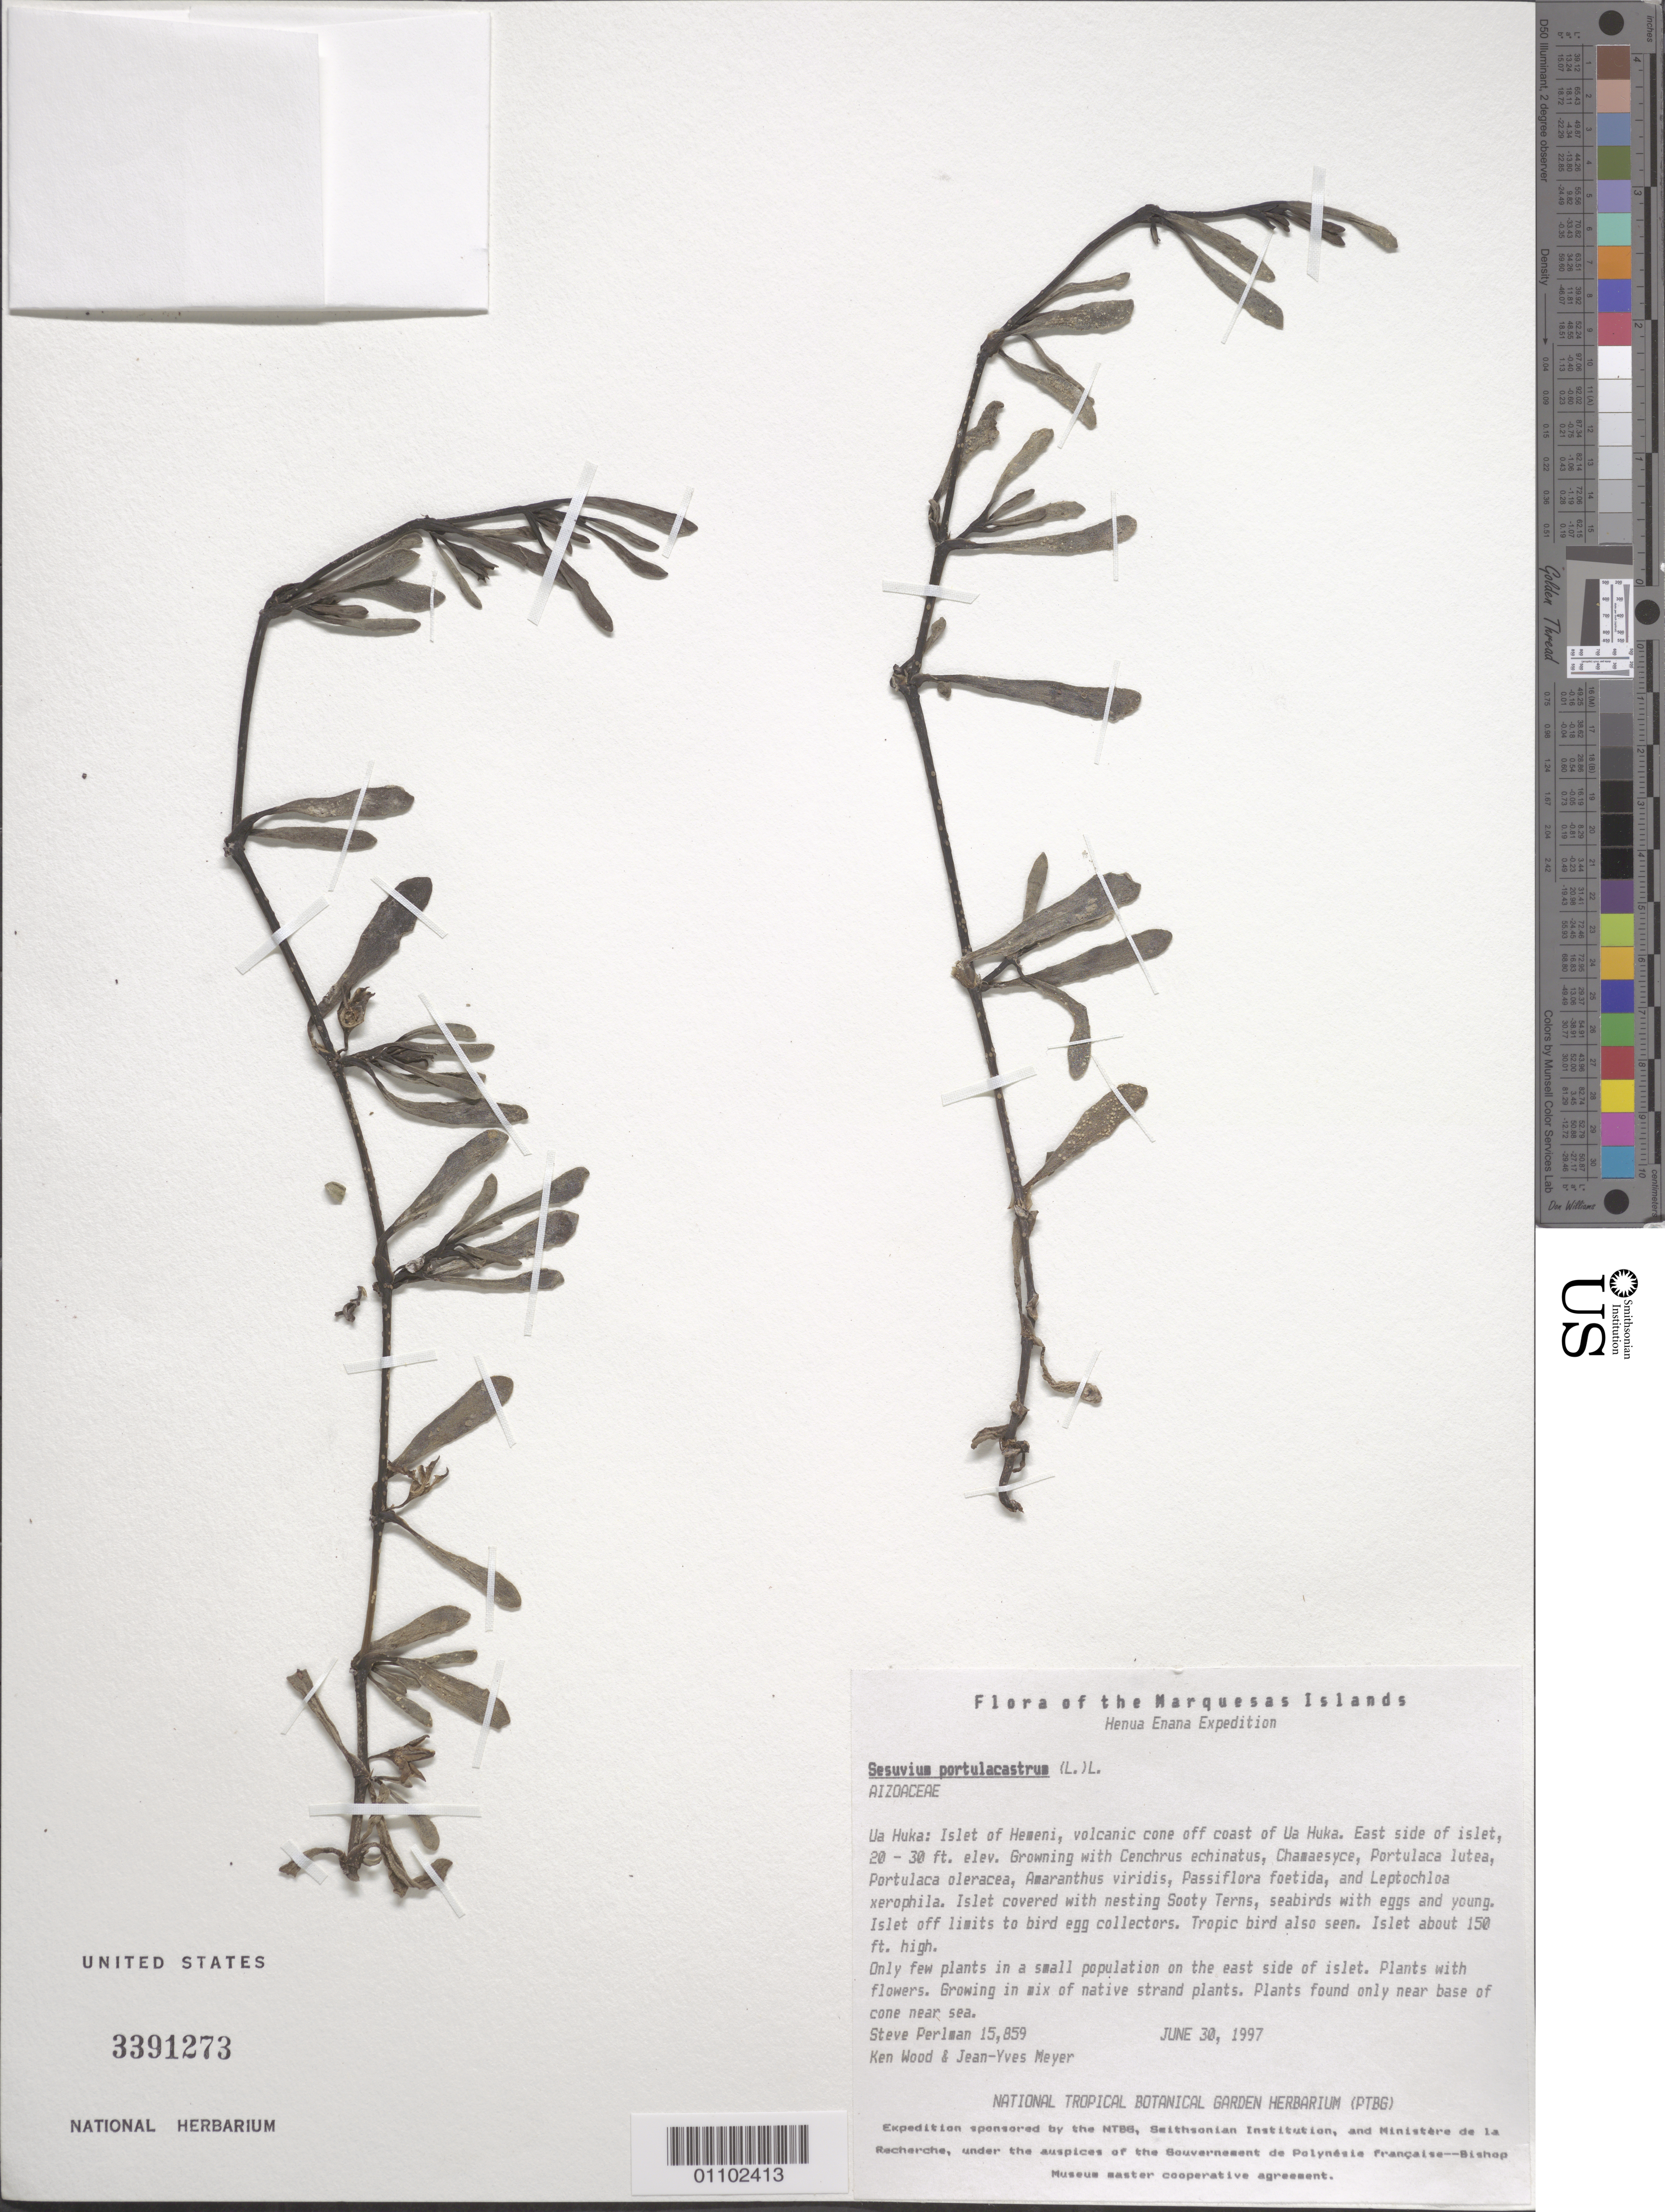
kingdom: Plantae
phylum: Tracheophyta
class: Magnoliopsida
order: Caryophyllales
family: Aizoaceae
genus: Sesuvium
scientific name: Sesuvium portulacastrum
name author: (L.) L.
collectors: S. P. Perlman, K. R. Wood & J.-Y. Meyer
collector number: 15859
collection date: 1997-06-30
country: French Polynesia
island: Ua Huka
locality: Islet of Hemeni, volcanic cone off coast of Ua Huka, E side of islet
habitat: Only a few plants in a small population on the east side of islet. Growing in mix of native strand plants. Plants found only near base of cone near sea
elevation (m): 6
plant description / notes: Islet covered with nesting Sooty Terns, seabirds with eggs, and young. Islet off limits to bird egg collectors. Also seen was Tropic bird.Islet about 150 ft. high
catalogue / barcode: US 3391273